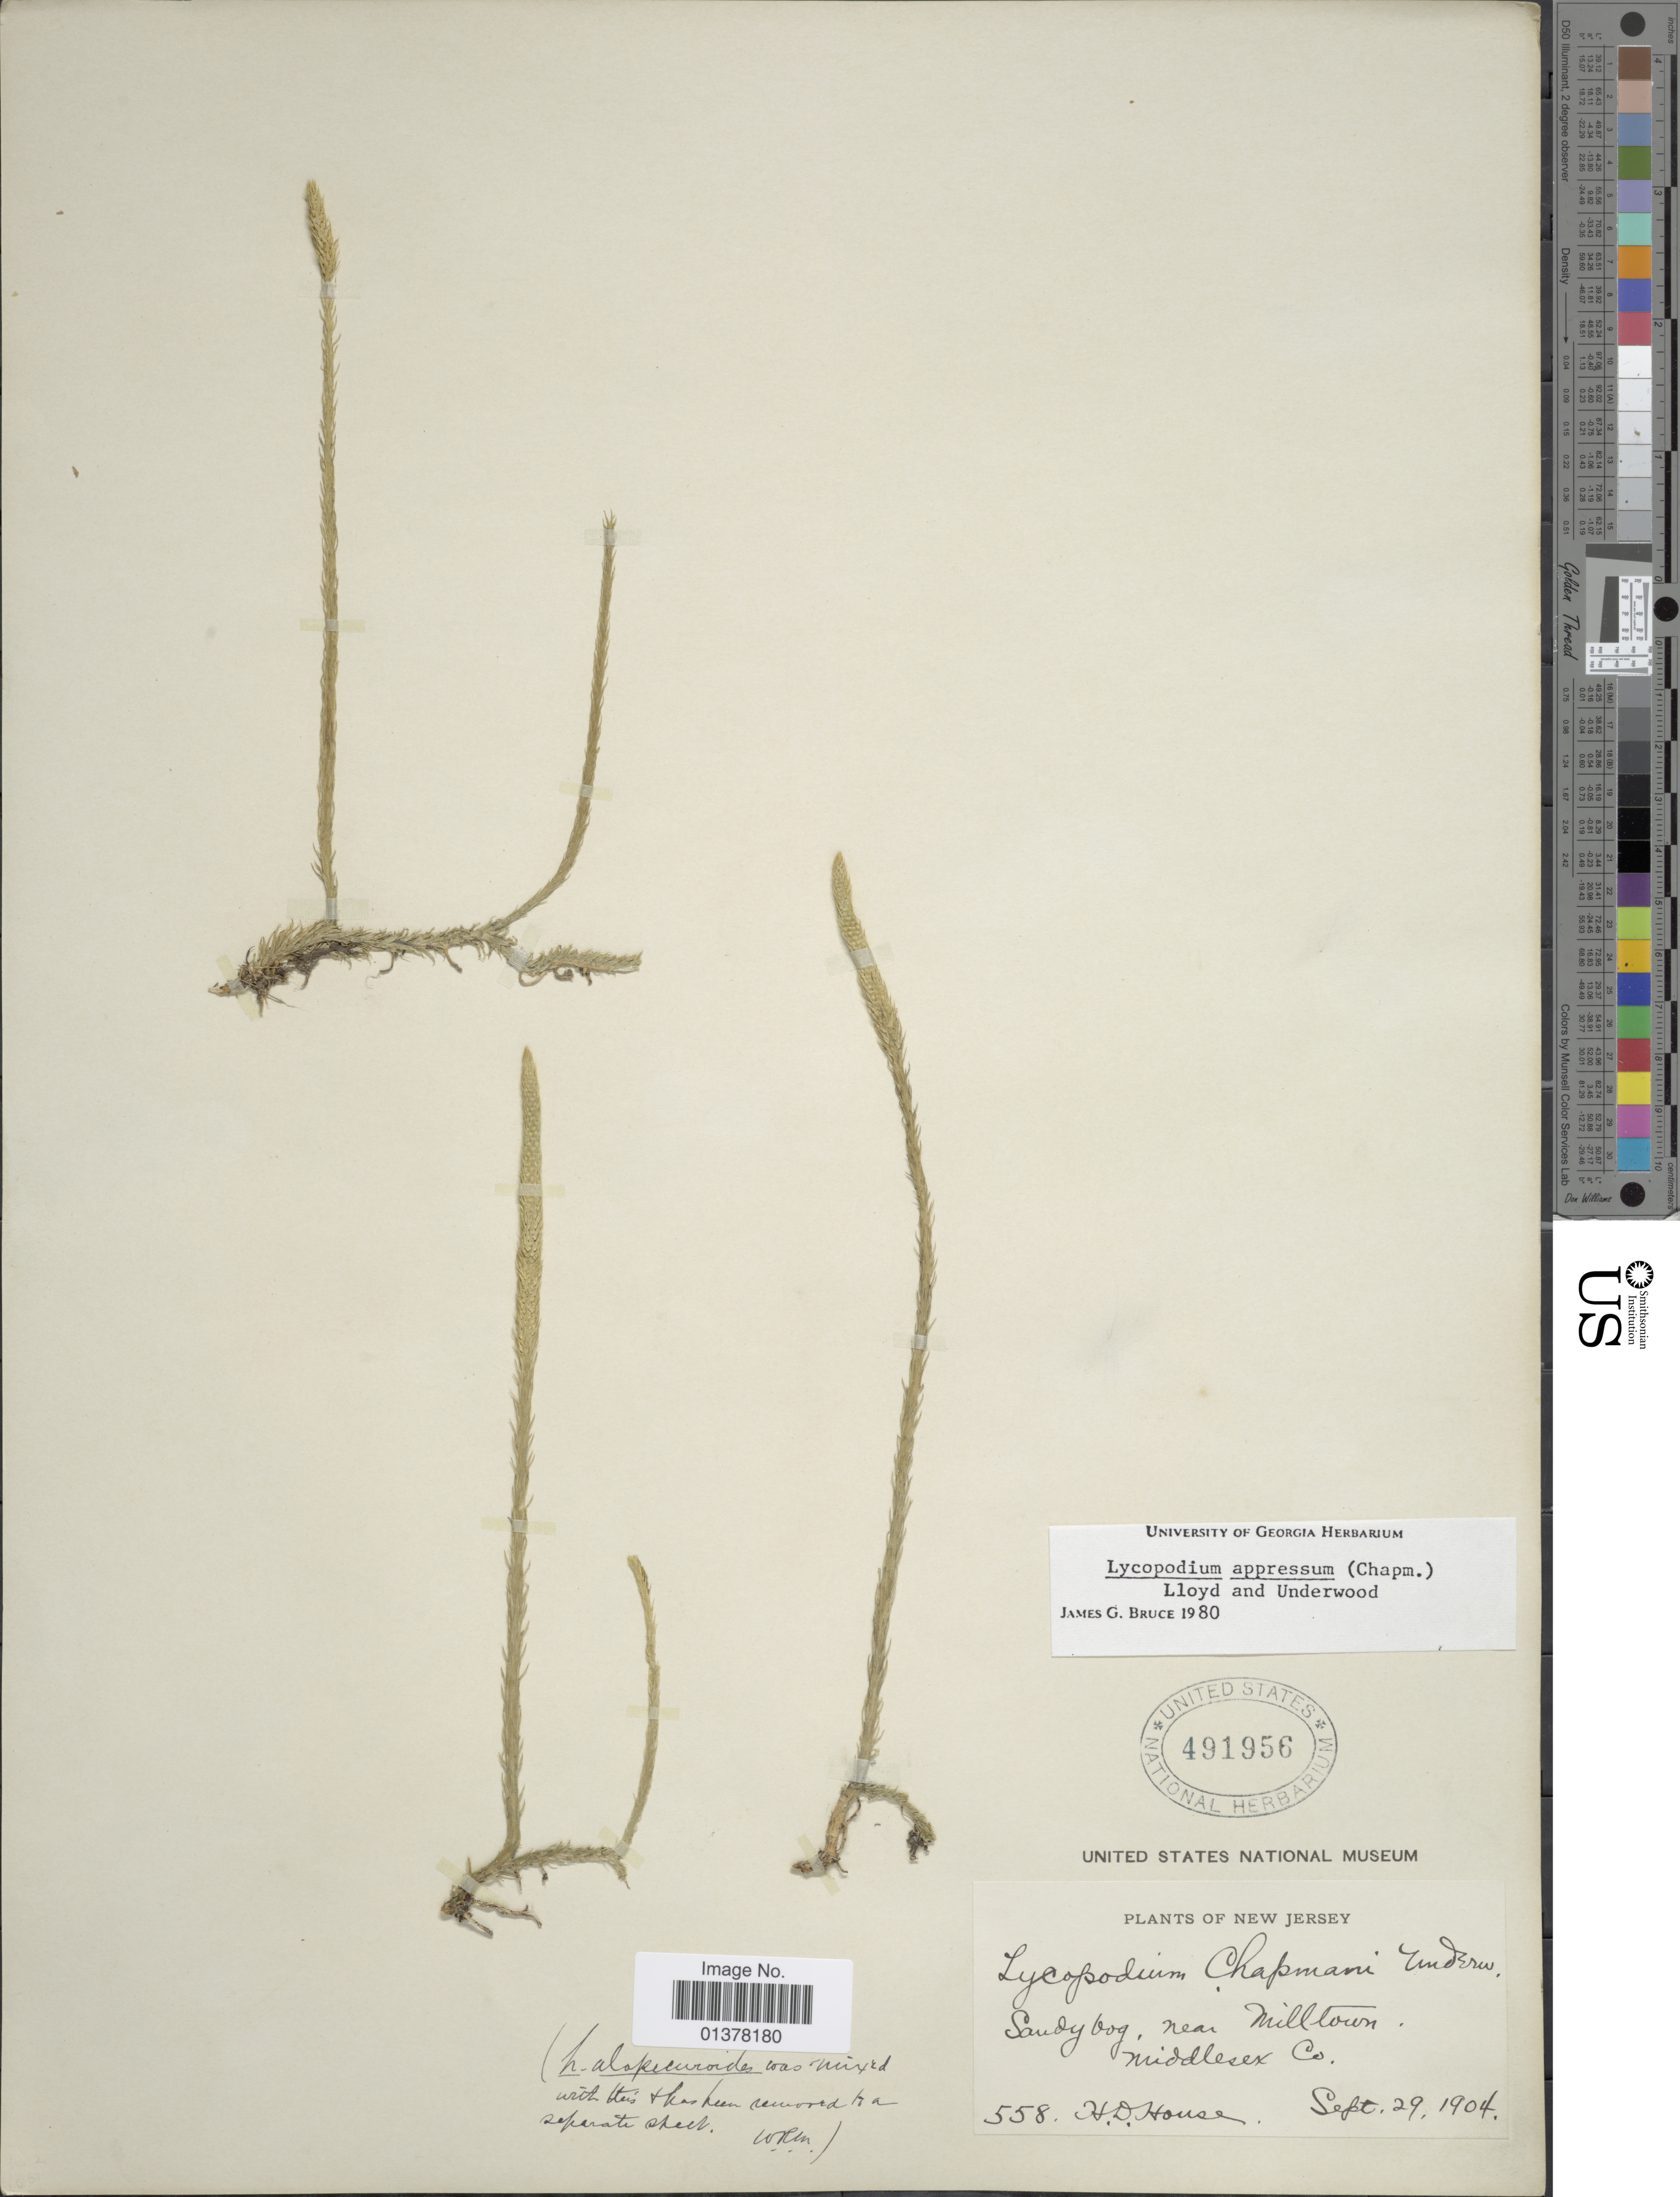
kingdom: Plantae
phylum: Tracheophyta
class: Lycopodiopsida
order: Lycopodiales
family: Lycopodiaceae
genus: Lycopodiella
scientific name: Lycopodiella appressa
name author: (Chapm.) Cranfill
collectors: H. D. House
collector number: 558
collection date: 1904-09-29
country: United States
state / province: New Jersey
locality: Sandy bog, near Milltown, Middlesex Co.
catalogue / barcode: US 491956